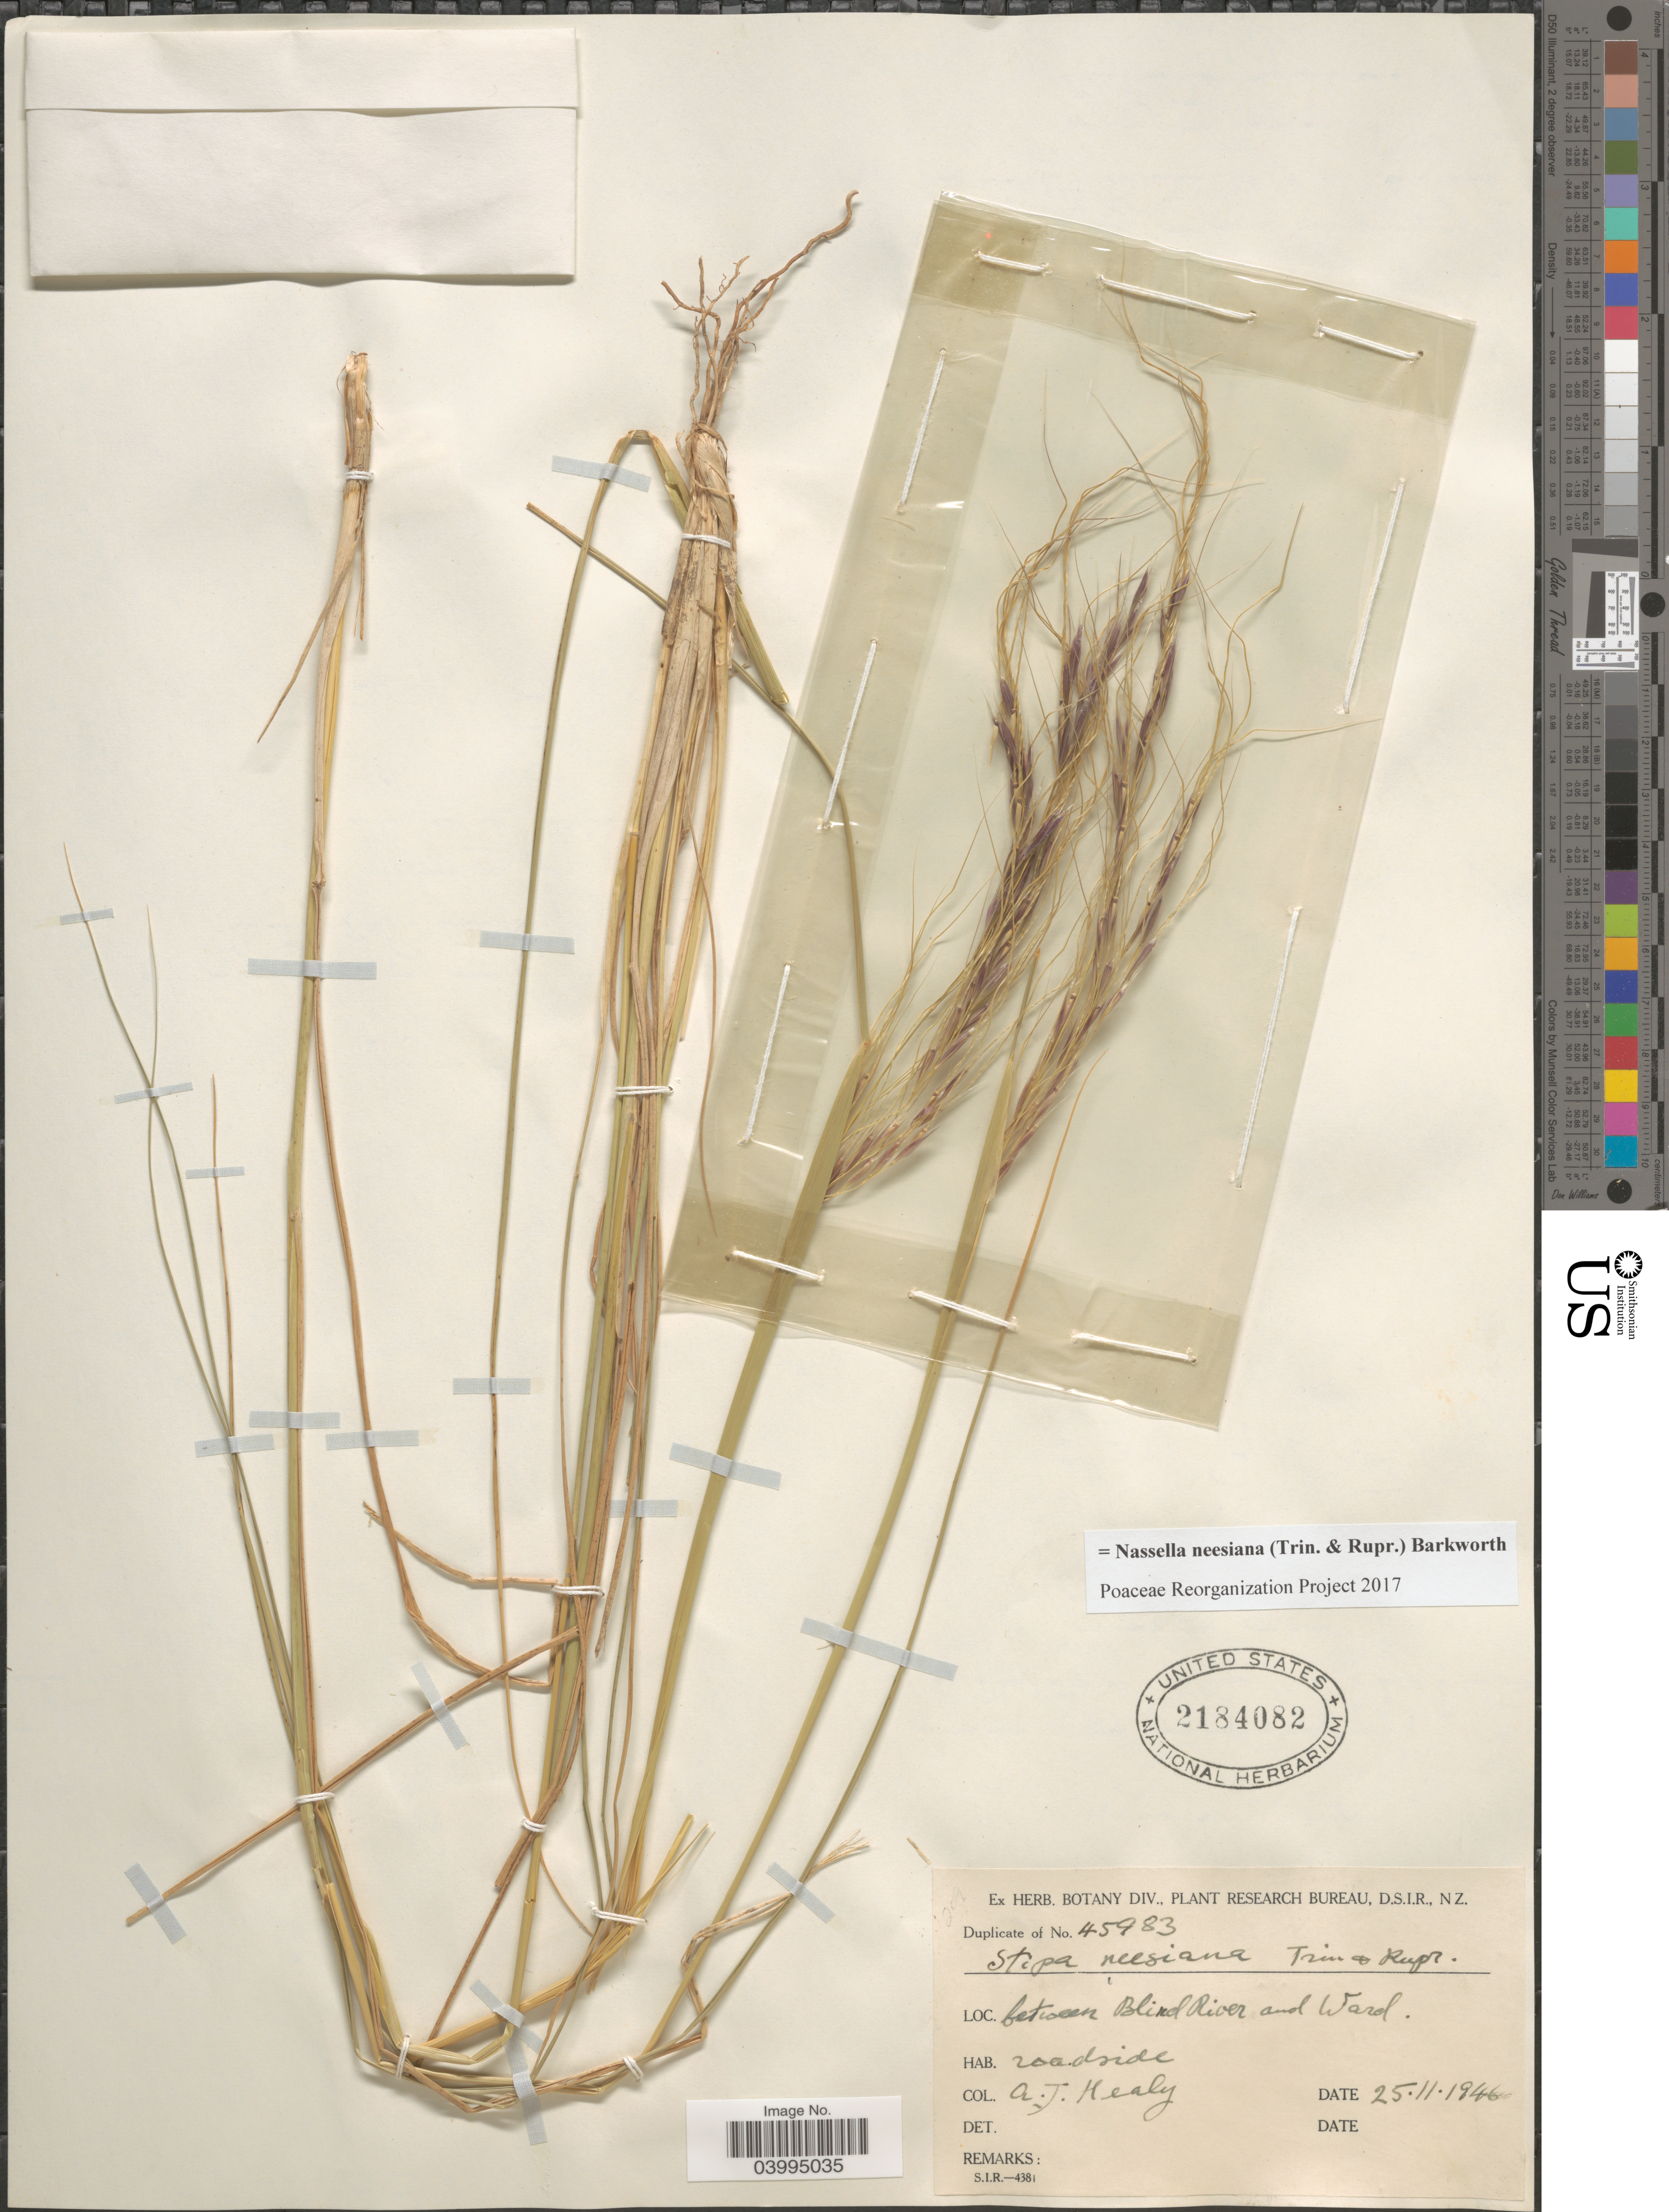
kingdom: Plantae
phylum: Tracheophyta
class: Liliopsida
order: Poales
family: Poaceae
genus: Nassella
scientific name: Nassella neesiana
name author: (Trin. & Rupr.) Barkworth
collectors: A. Healy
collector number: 45983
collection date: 1946-11-25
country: New Zealand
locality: Between Blind River and Ward.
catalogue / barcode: US 2184082